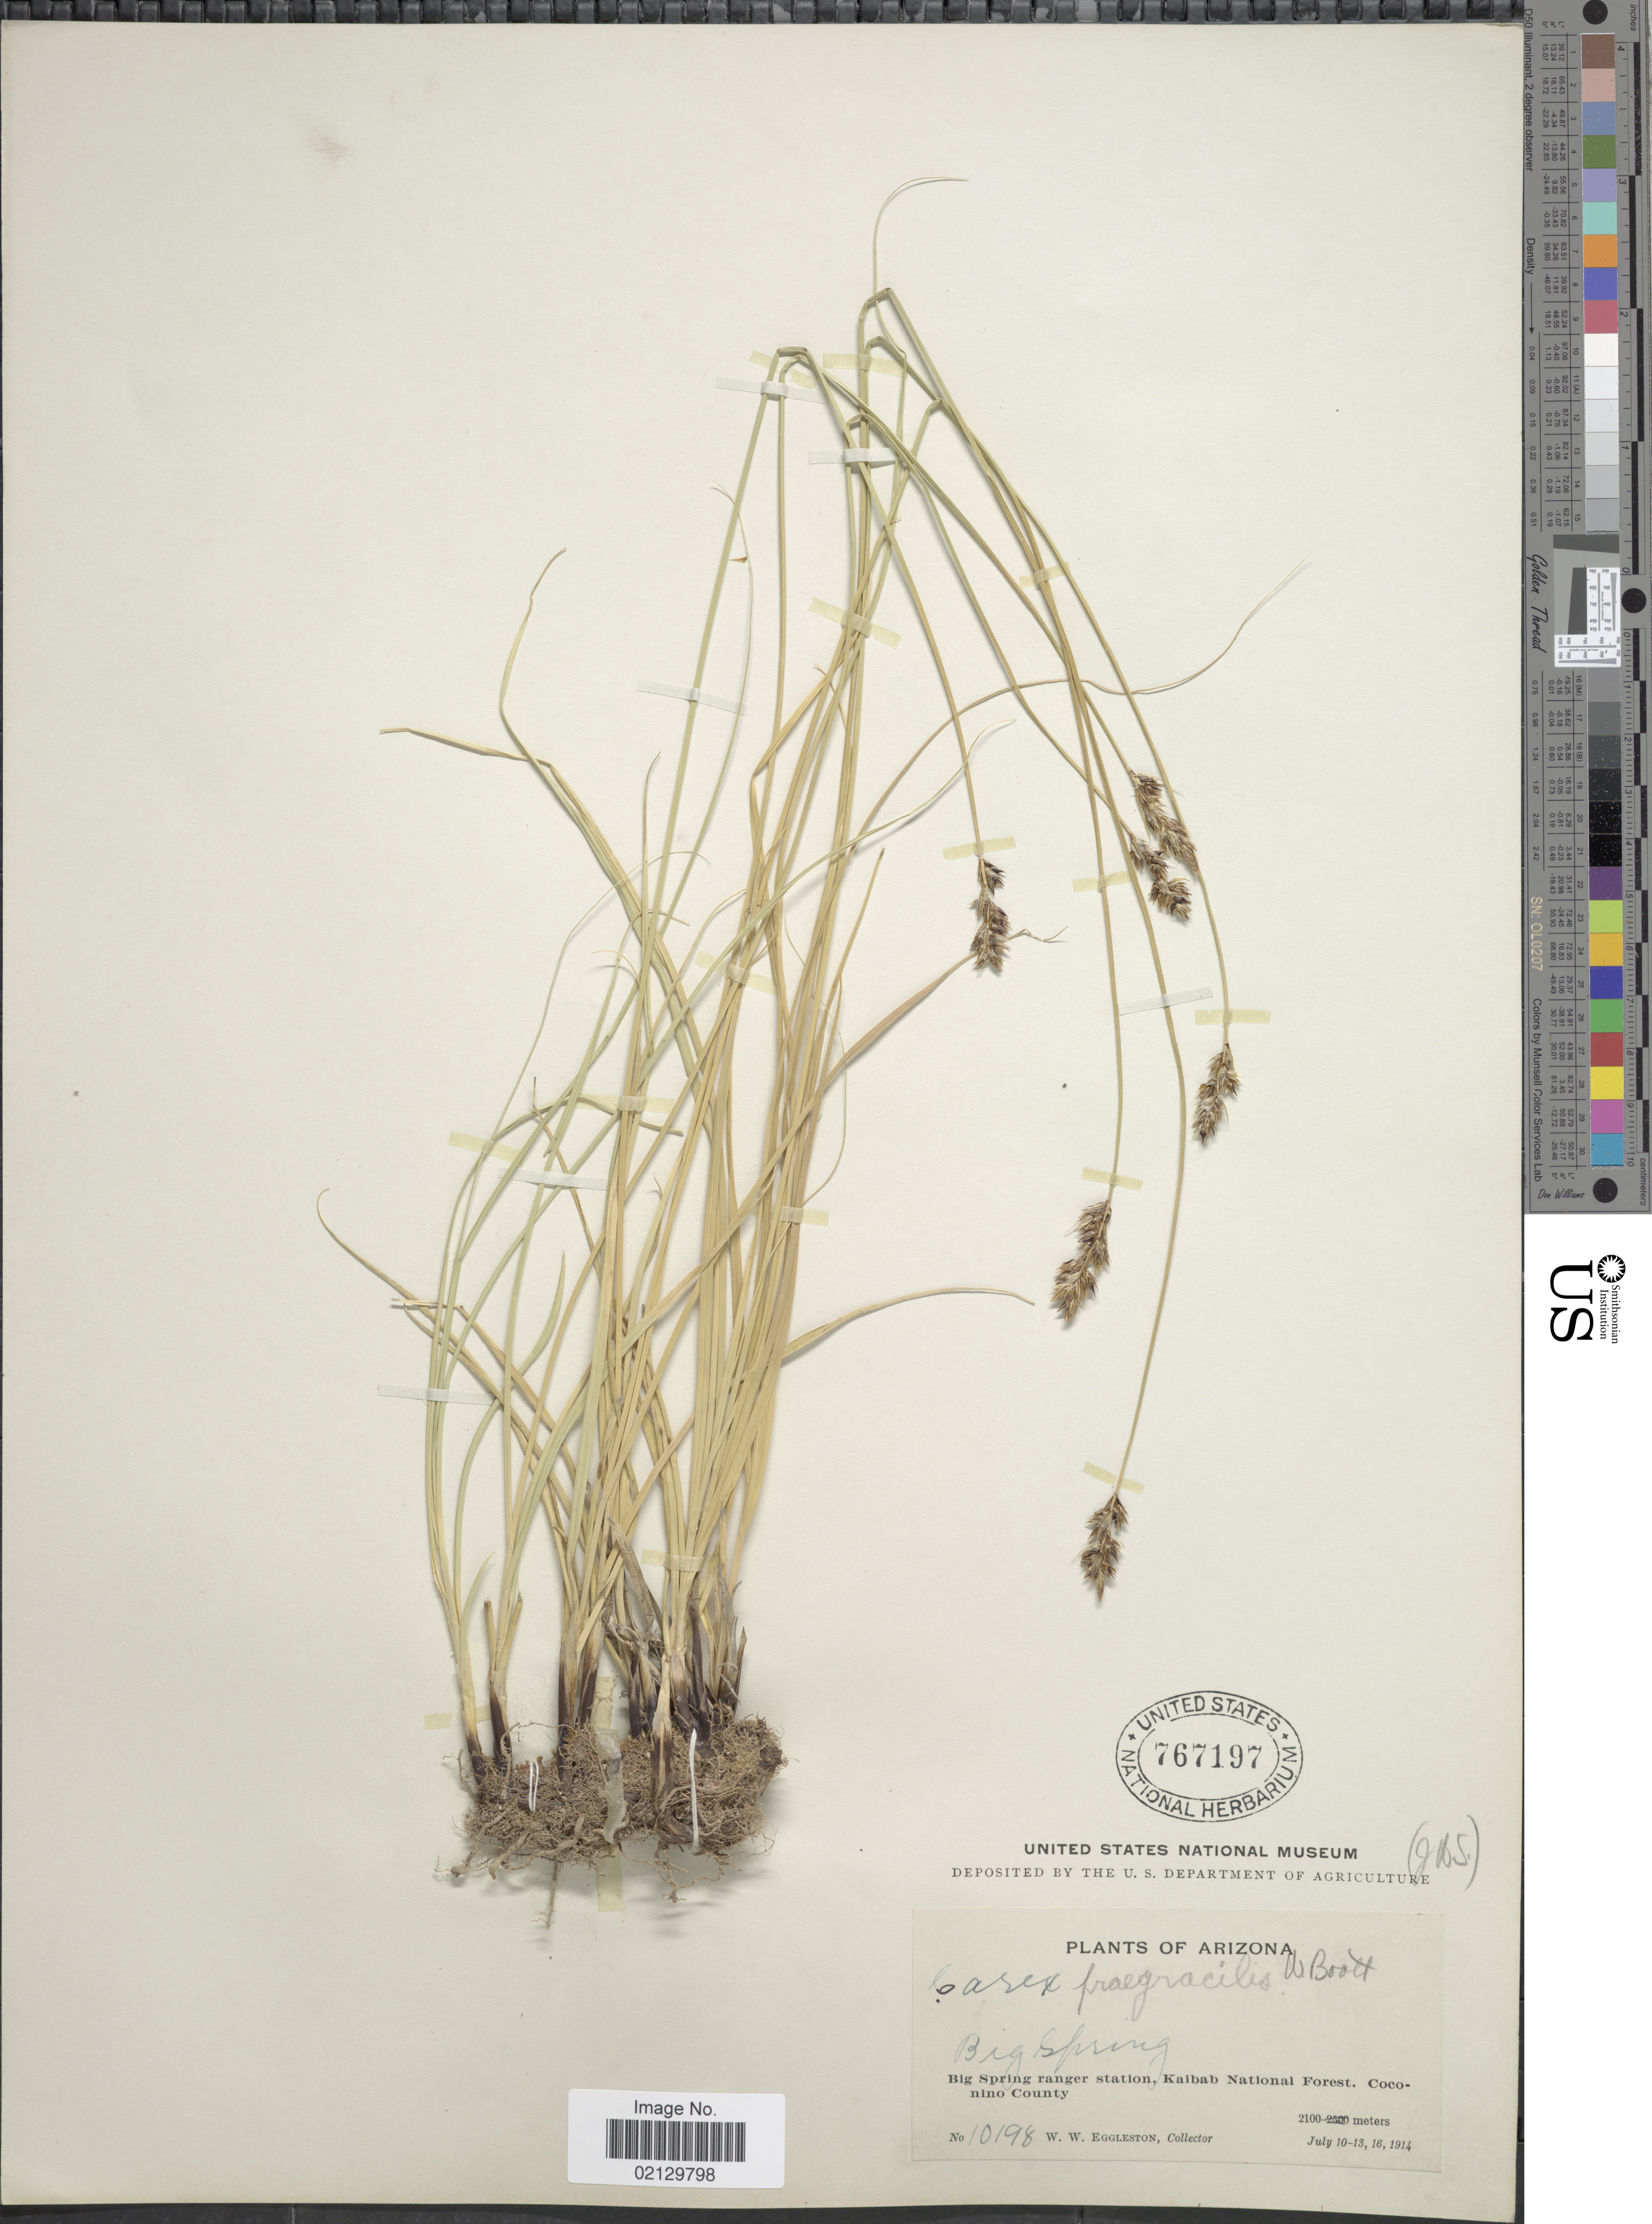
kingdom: Plantae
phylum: Tracheophyta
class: Liliopsida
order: Poales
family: Cyperaceae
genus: Carex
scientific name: Carex praegracilis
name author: W. Boott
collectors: W. W. Eggleston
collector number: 10198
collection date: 1914-07-16/1915-07-10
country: United States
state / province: Arizona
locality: Arizona, Big Spring, Big Spring ranger station, Kaibab National Forest. Coconino County.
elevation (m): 2100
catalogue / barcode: US 767197